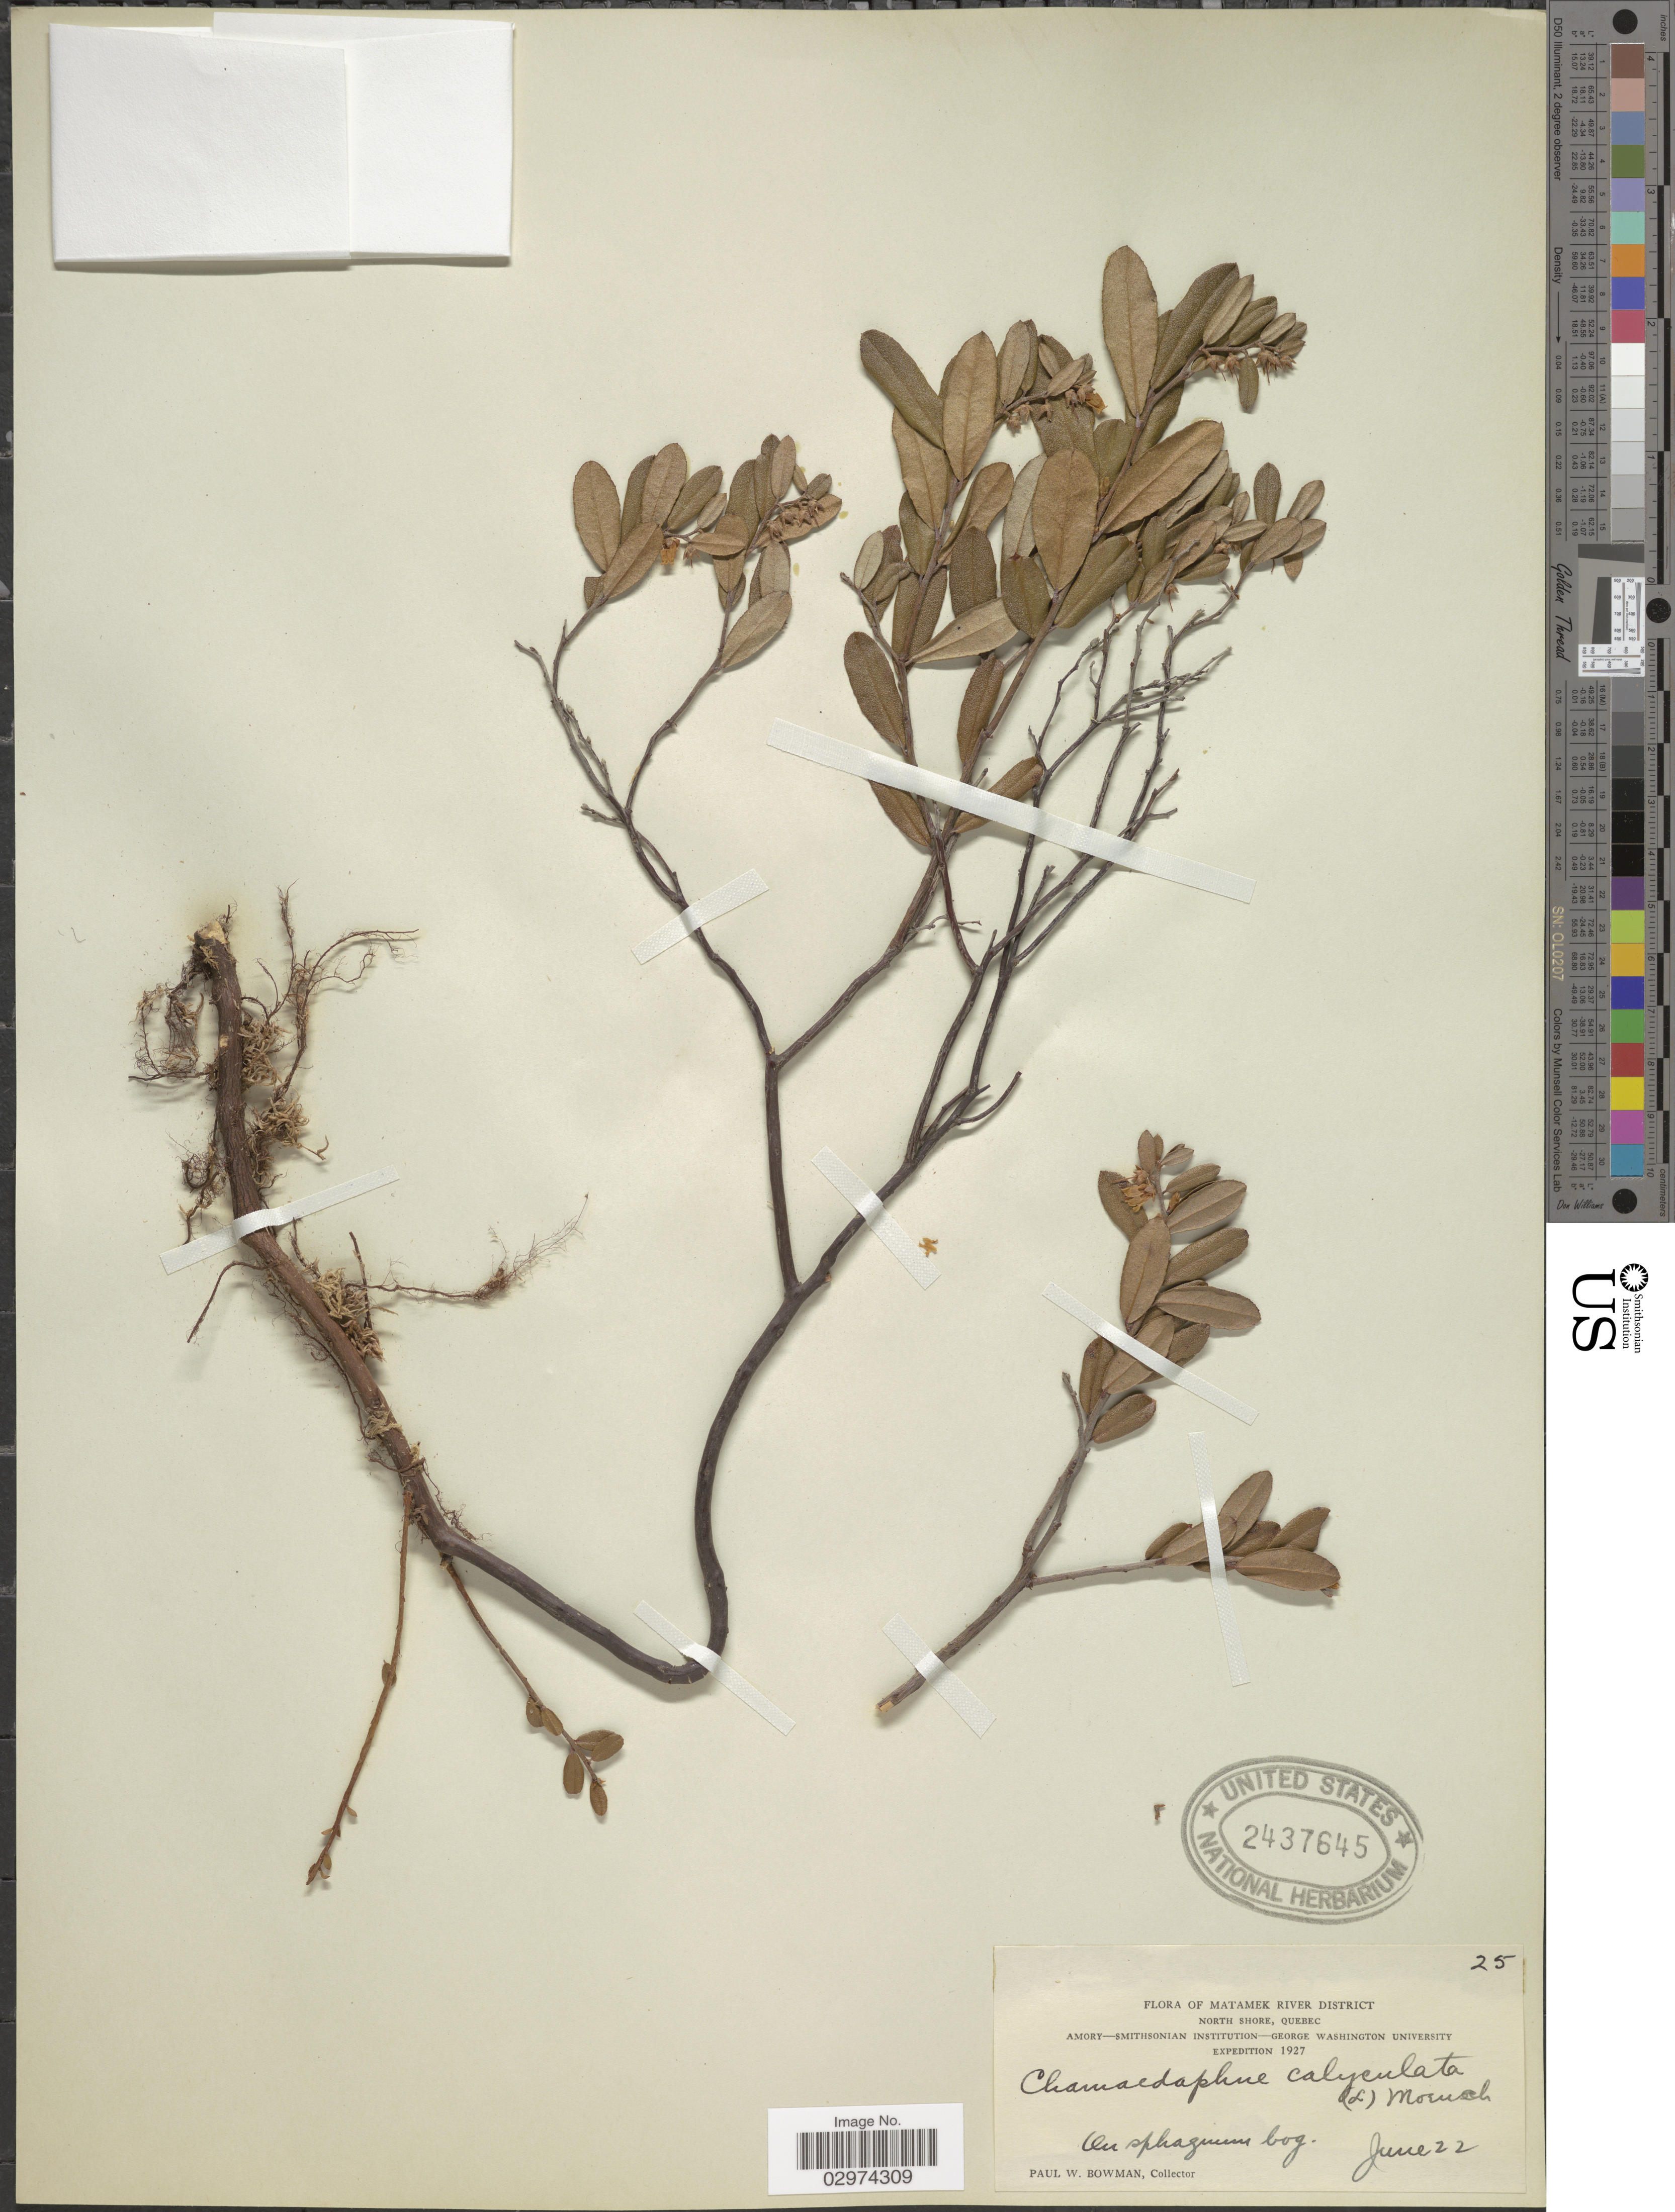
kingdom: Plantae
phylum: Tracheophyta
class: Magnoliopsida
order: Ericales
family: Ericaceae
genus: Chamaedaphne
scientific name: Chamaedaphne calyculata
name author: (L.) Moench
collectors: P. Bowman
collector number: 25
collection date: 1927-06-22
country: Canada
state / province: Quebec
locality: Matamek River District. North Shore.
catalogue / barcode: US 2437645